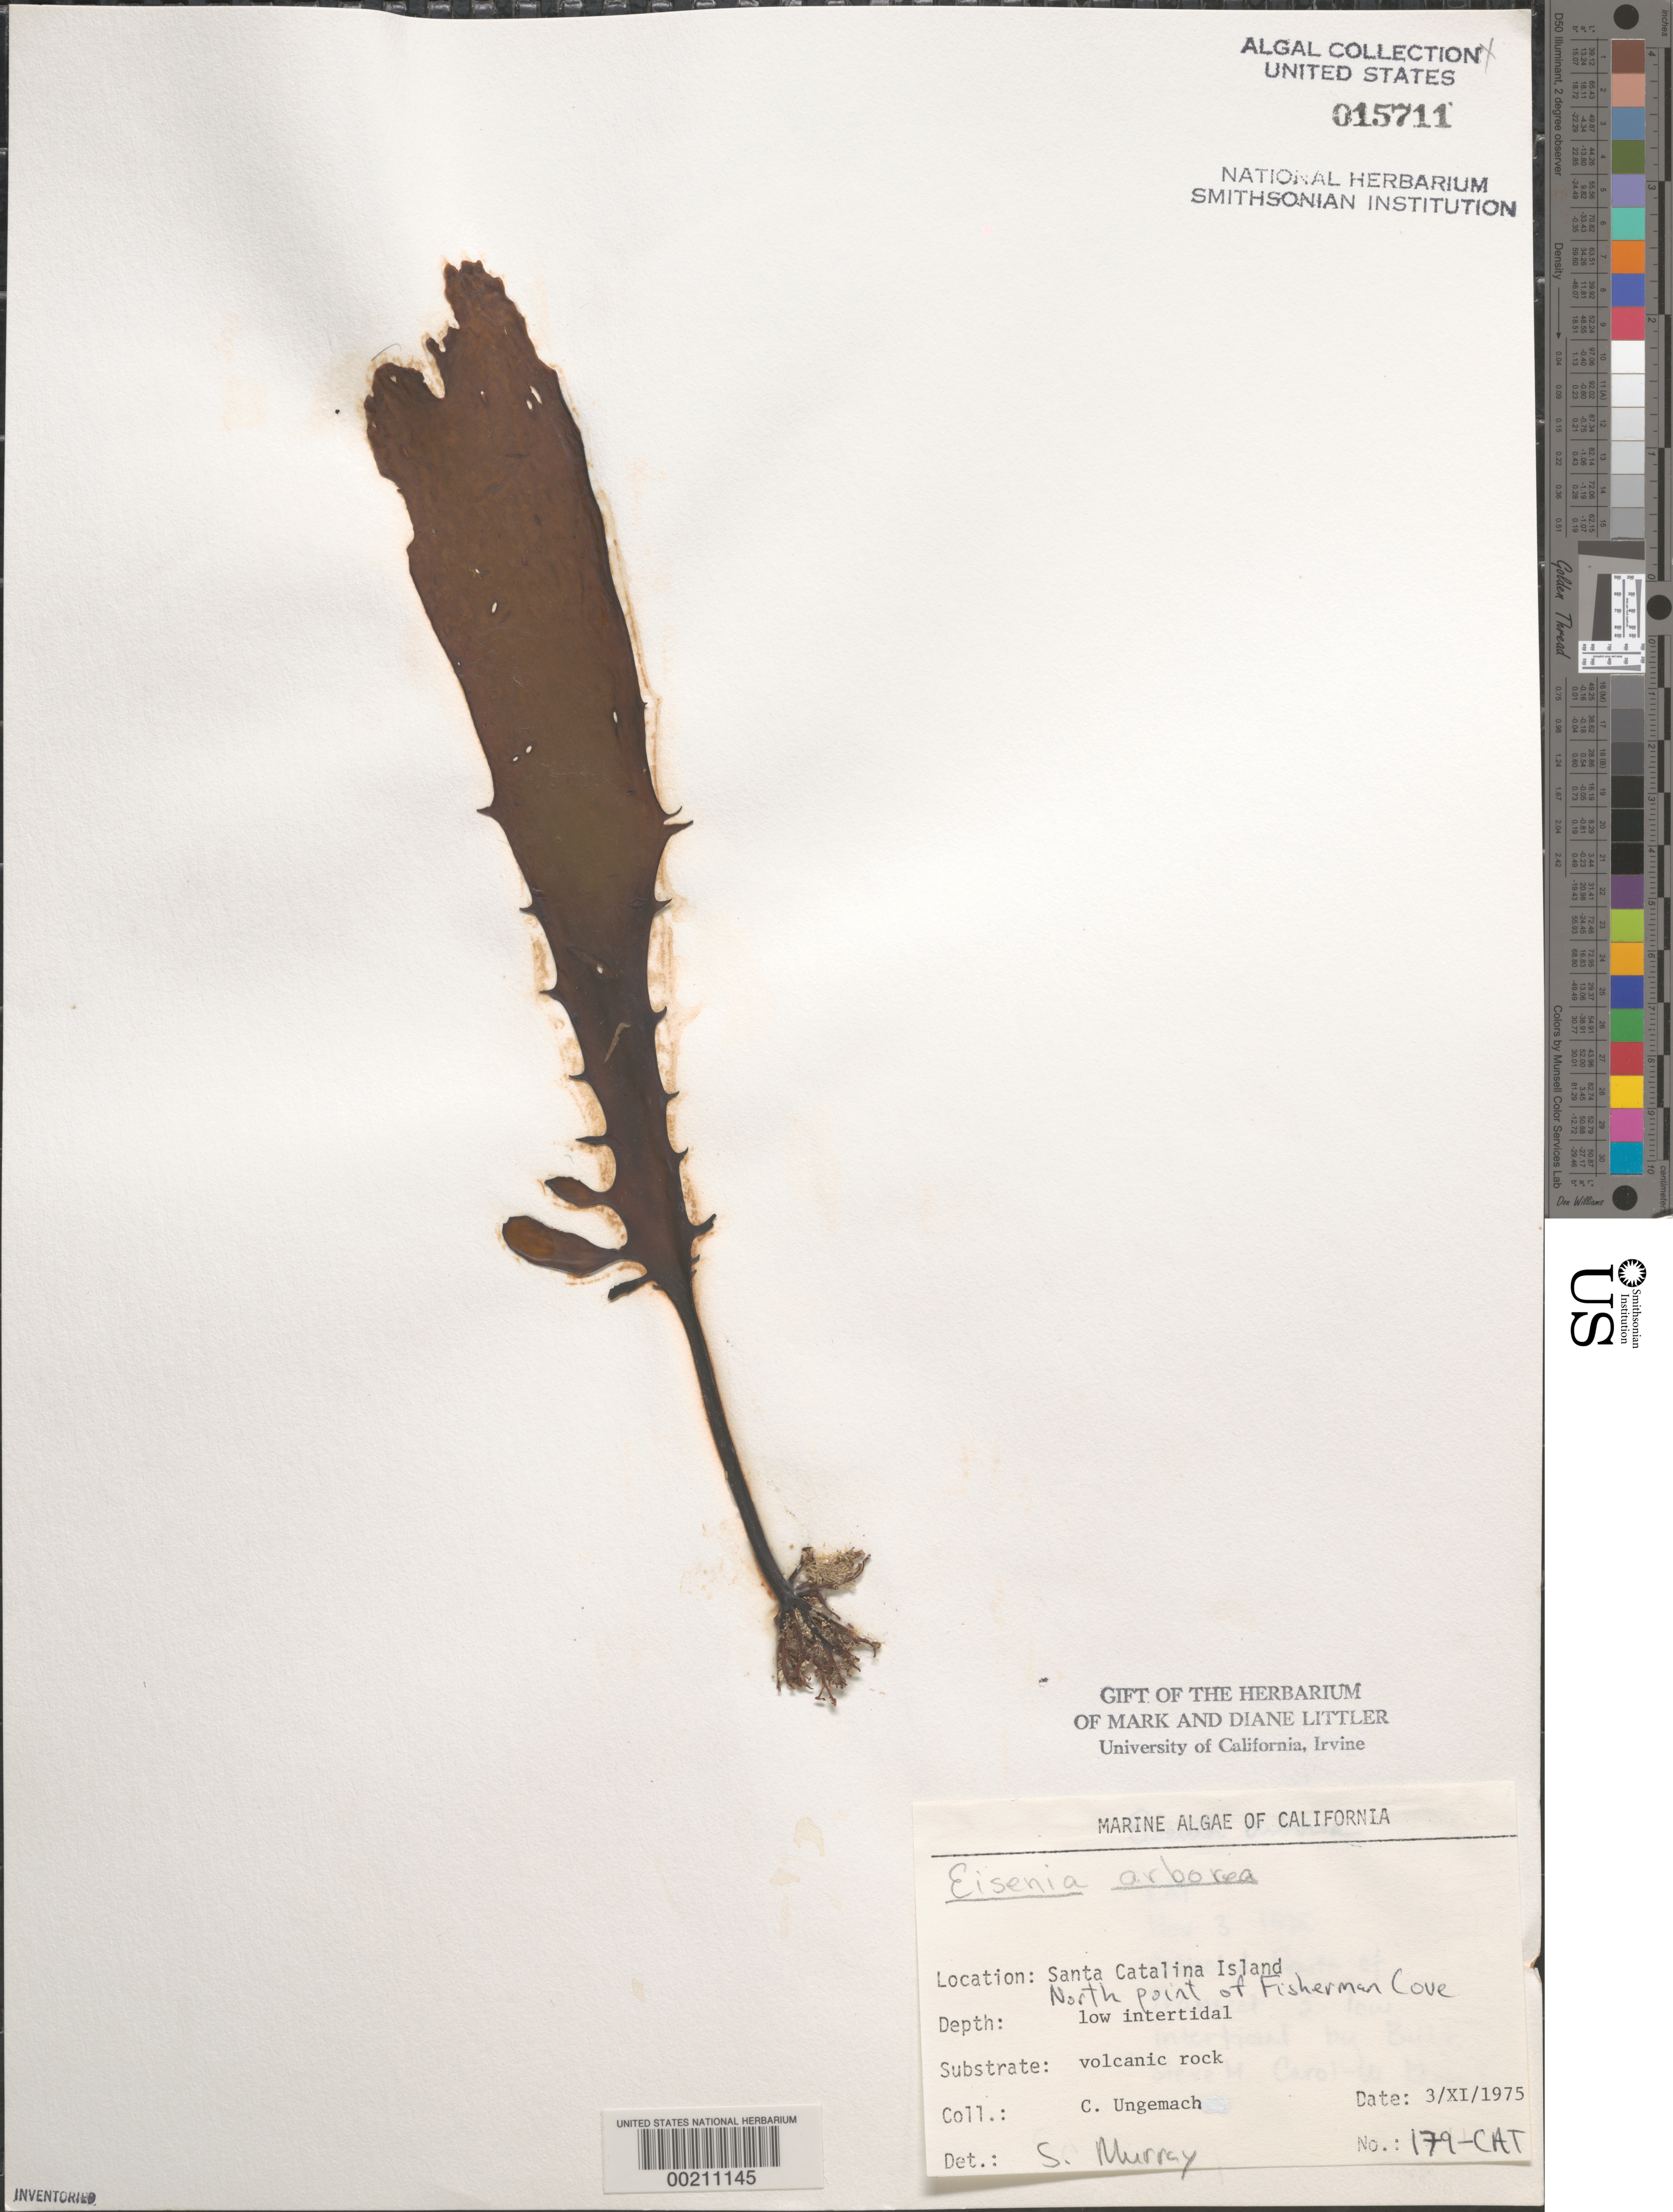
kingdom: Chromista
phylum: Ochrophyta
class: Phaeophyceae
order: Laminariales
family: Lessoniaceae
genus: Eisenia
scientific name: Eisenia arborea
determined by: Murray, S. N.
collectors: C. Ungemach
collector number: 179-cat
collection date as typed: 03 Nov 1975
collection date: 1975-11-03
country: United States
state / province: California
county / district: Los Angeles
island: Santa Catalina Island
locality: Fishermen Cove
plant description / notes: BLM-SOCALBIGHT Rocky Intertidal Survey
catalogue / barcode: US 15711